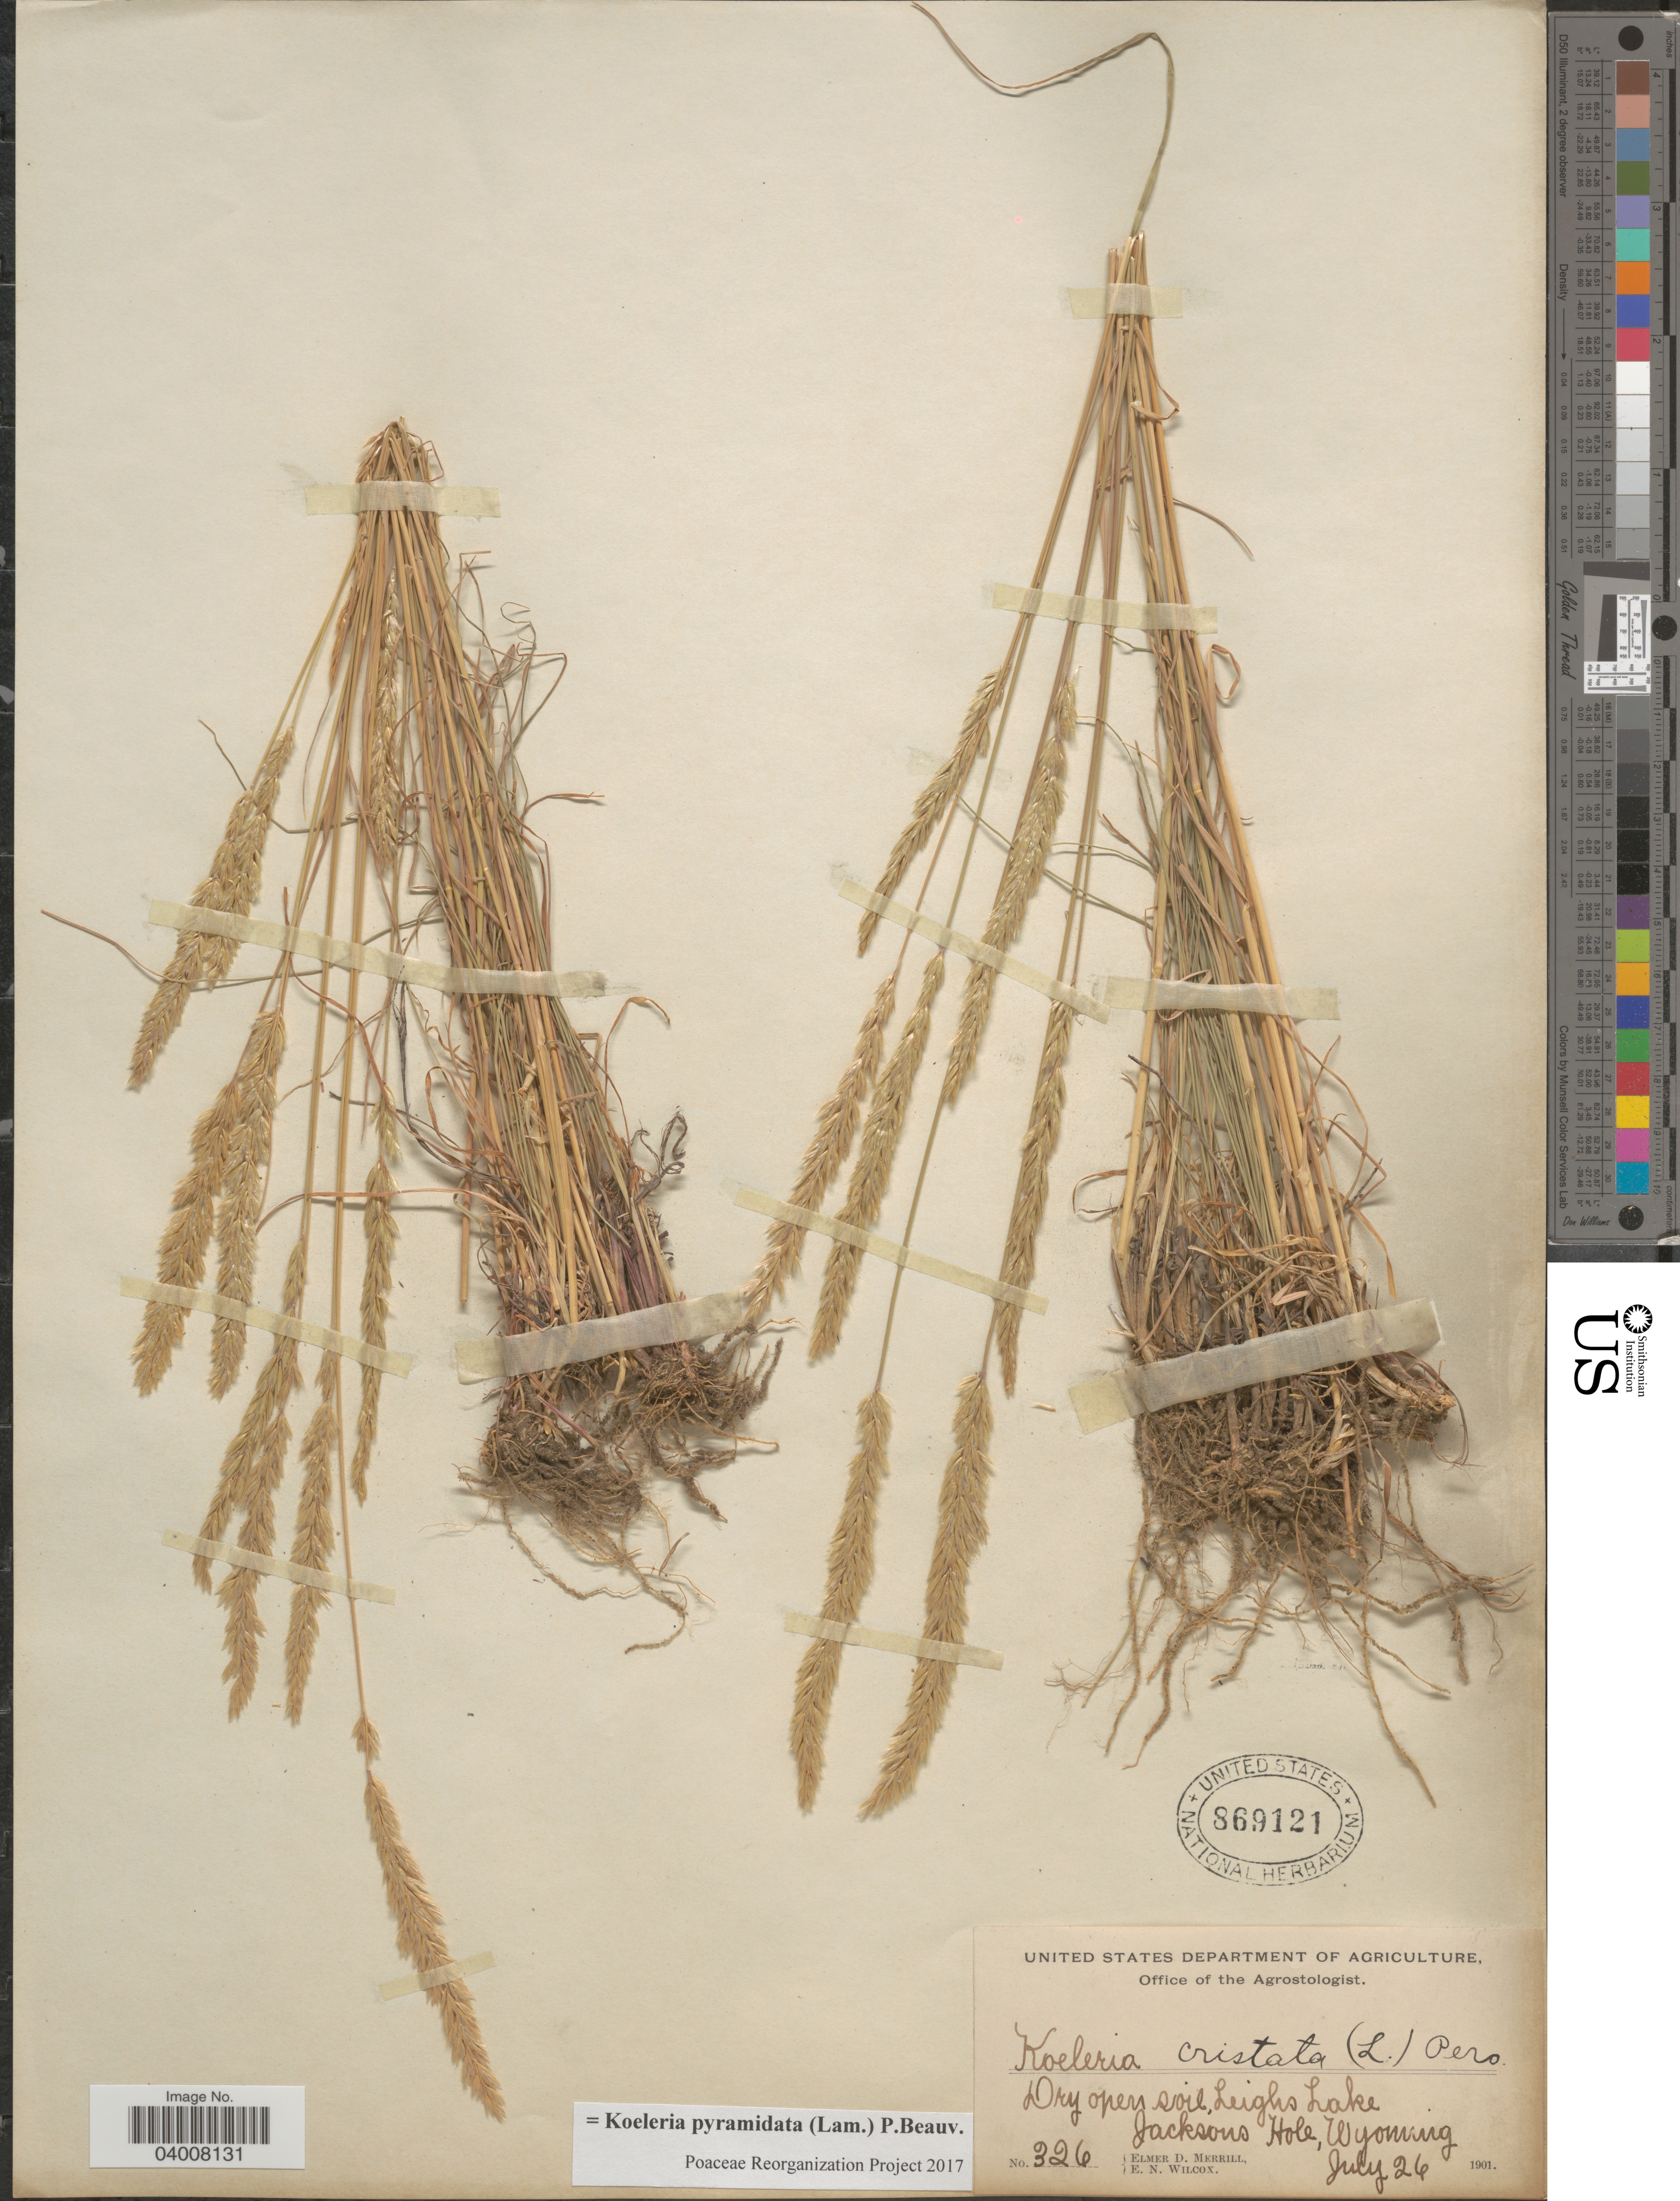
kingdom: Plantae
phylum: Tracheophyta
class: Liliopsida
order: Poales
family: Poaceae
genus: Koeleria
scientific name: Koeleria pyramidata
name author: (Lam.) P. Beauv.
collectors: E. D. Merrill & E. Wilcox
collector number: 326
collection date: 1901-07-26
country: United States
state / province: Wyoming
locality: Dry open soil, Leighs Lake. Jacksons Hole.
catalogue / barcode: US 869121